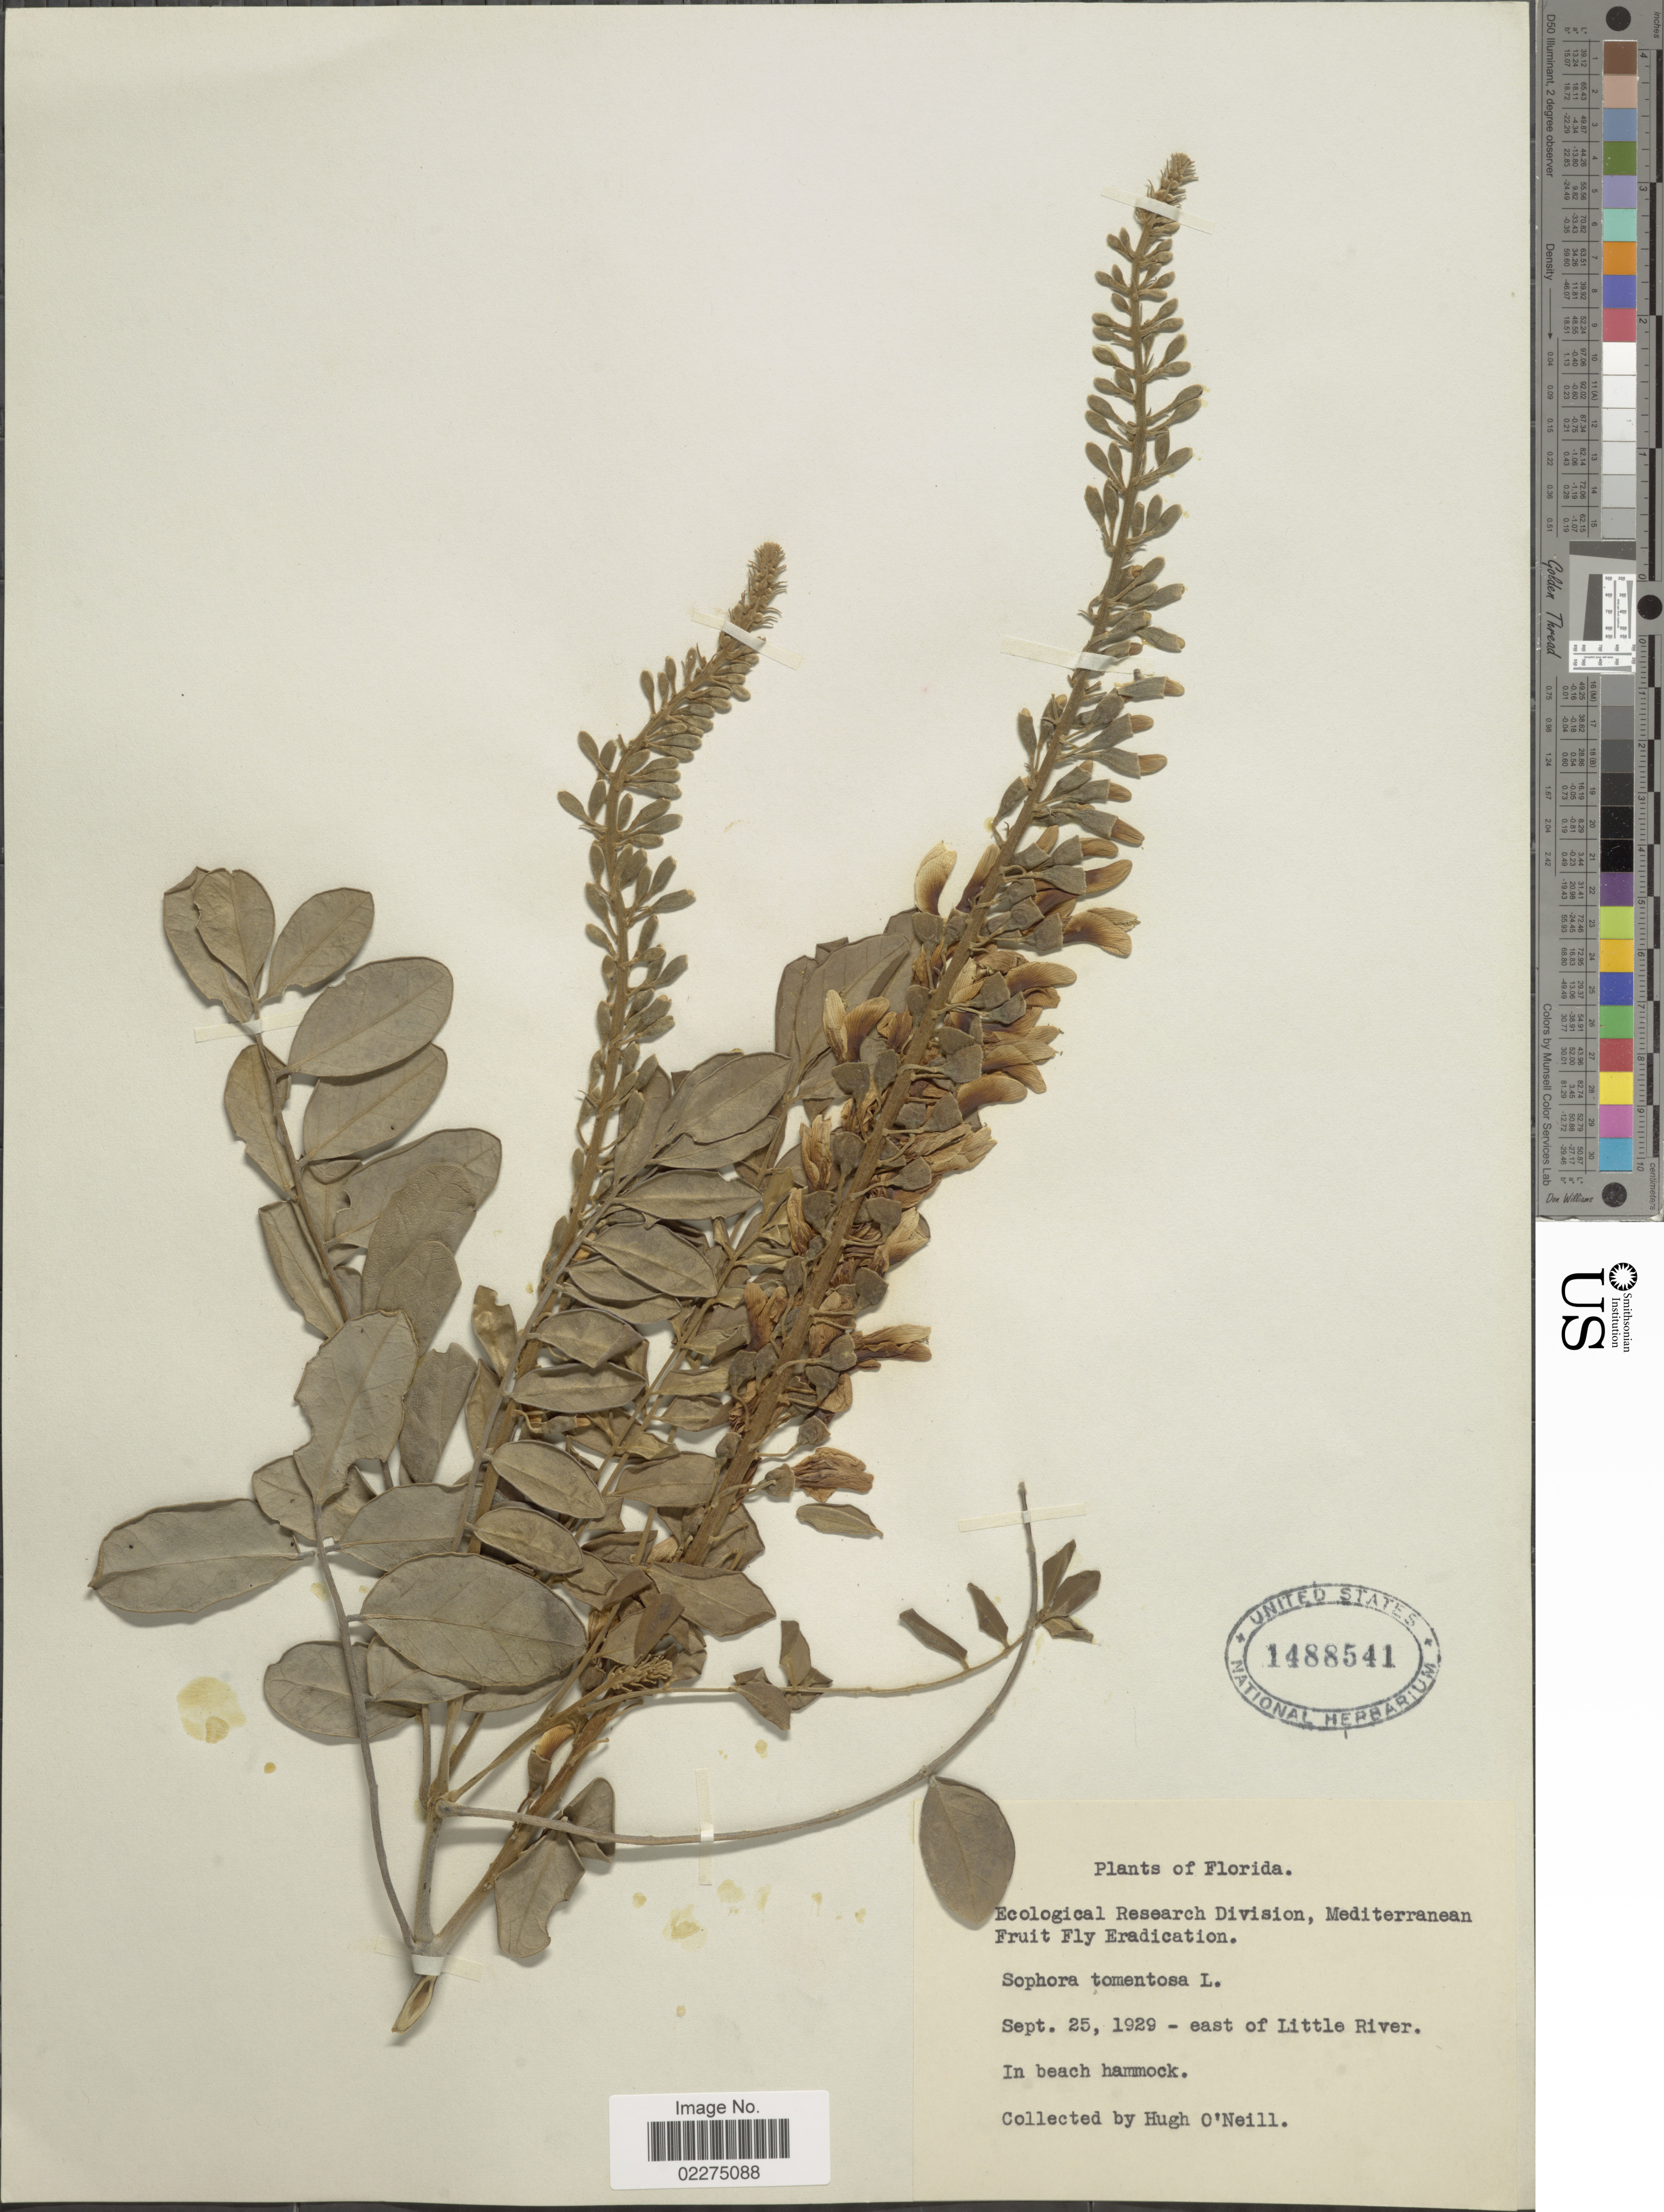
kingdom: Plantae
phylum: Tracheophyta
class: Magnoliopsida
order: Fabales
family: Fabaceae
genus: Sophora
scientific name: Sophora tomentosa var. truncata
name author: Torr. & A. Gray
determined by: Strong, Mark T., (BOT), Smithsonian Institution - National Museum of Natural History (UNITED STATES)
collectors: H. O'Neill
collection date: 1929-09-25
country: United States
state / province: Florida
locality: East of Little River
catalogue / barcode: US 1488541